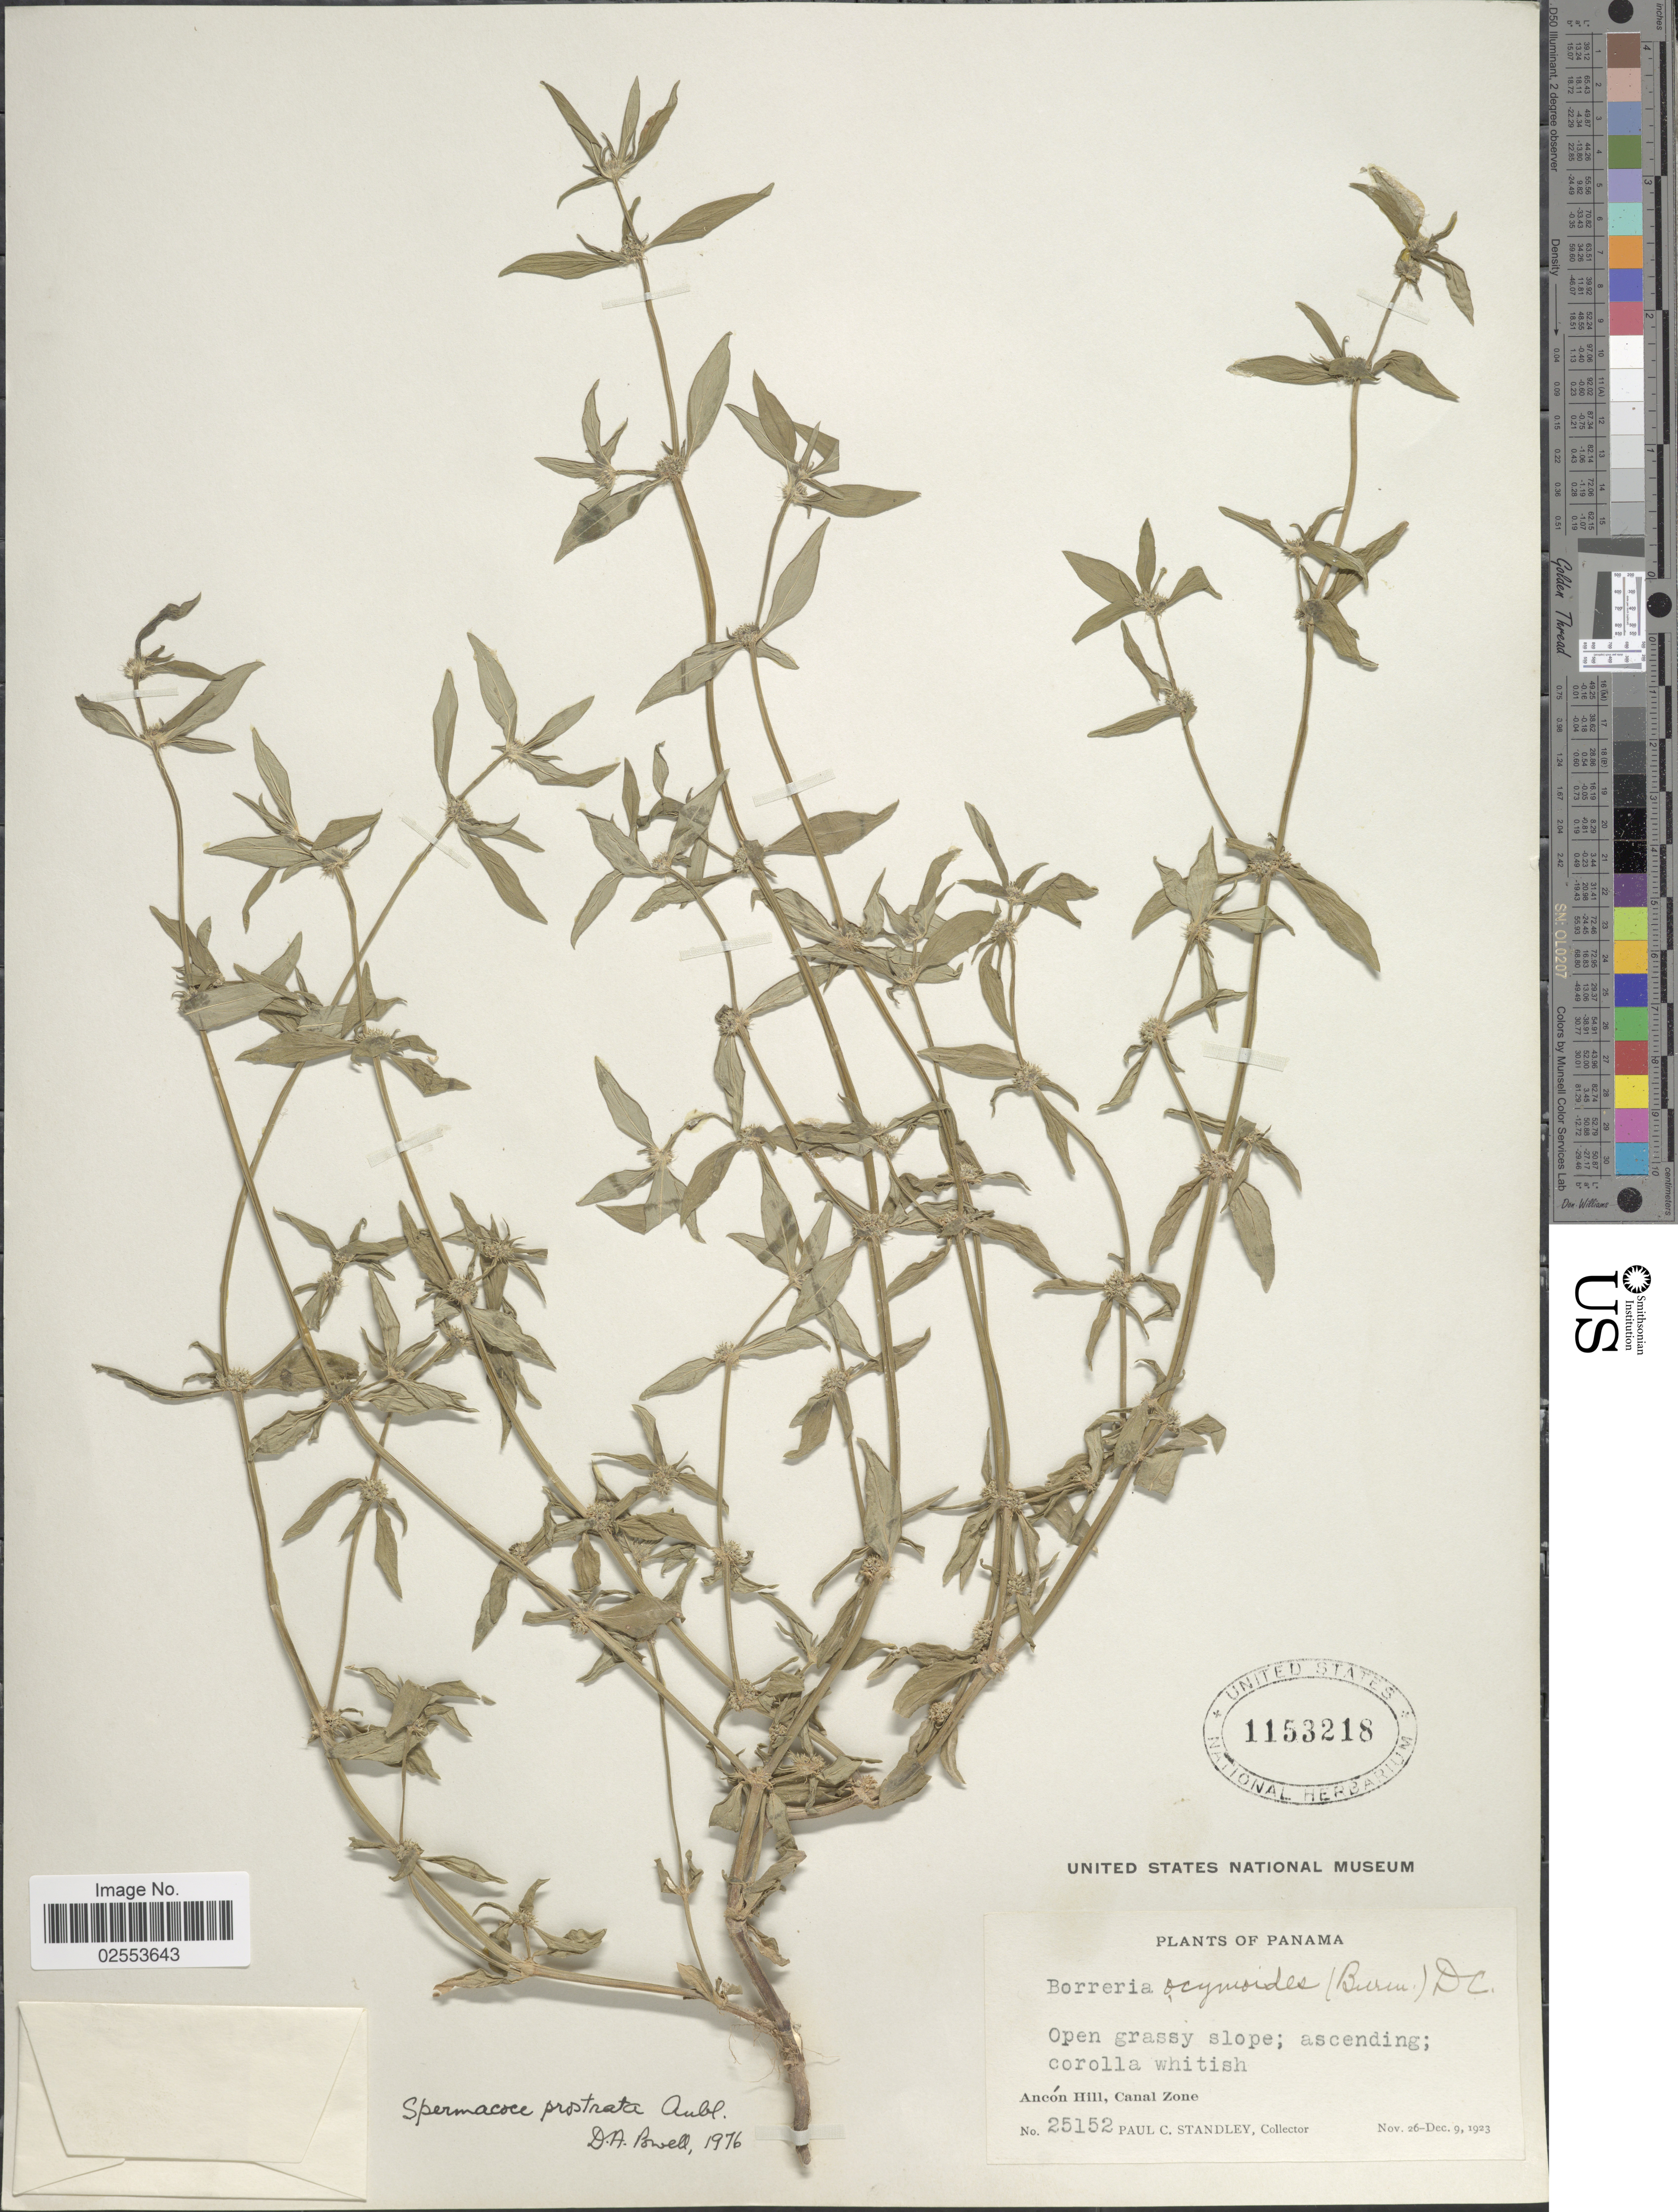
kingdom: Plantae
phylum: Tracheophyta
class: Magnoliopsida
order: Gentianales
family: Rubiaceae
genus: Spermacoce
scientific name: Spermacoce prostrata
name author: Aubl.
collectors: P. C. Standley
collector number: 25152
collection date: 1923-11-26/1923-12-09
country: Panama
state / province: Colón / Panamá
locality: Open grassy slope, Ancon Hill, Canal Zone.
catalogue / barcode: US 1153218